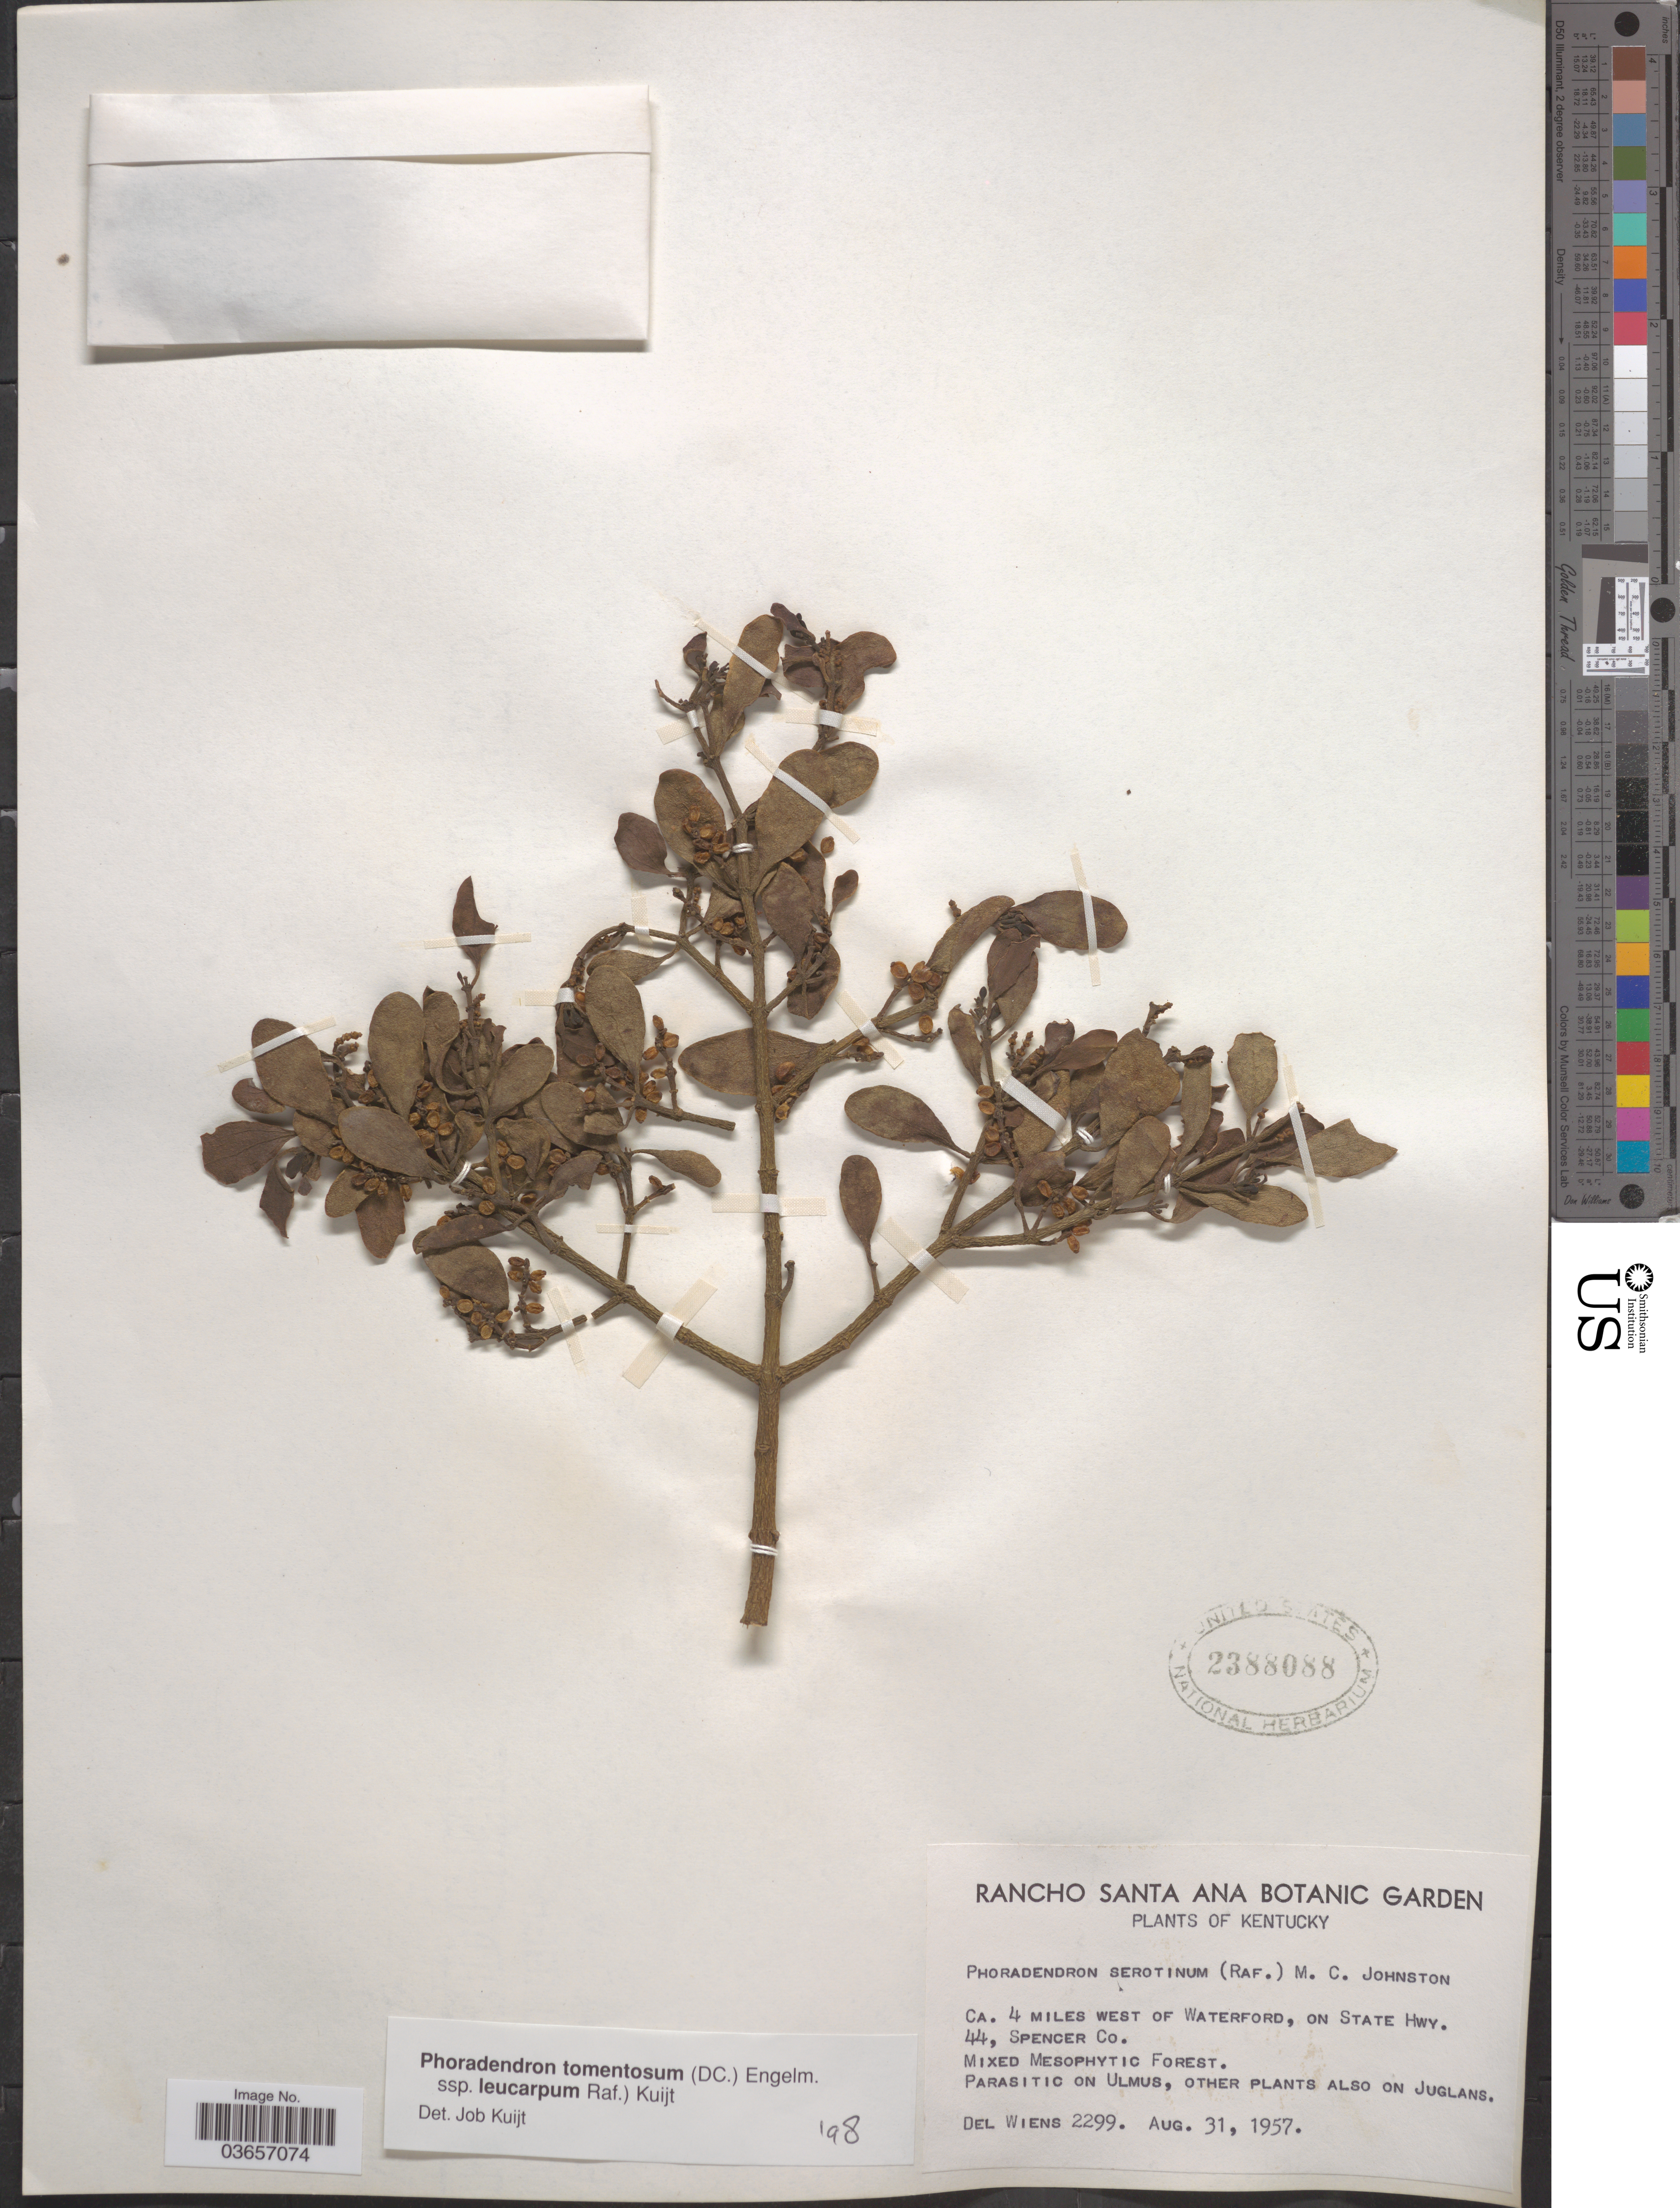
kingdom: Plantae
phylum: Tracheophyta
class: Magnoliopsida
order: Santalales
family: Viscaceae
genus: Phoradendron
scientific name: Phoradendron tomentosum subsp. leucarpum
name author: DC.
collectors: D. Wiens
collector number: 2299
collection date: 1957-08-31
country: United States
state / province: Kentucky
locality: Ca 4 miles west of Waterford, on State Hwy. 44, Spencer Co.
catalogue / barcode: US 2388088